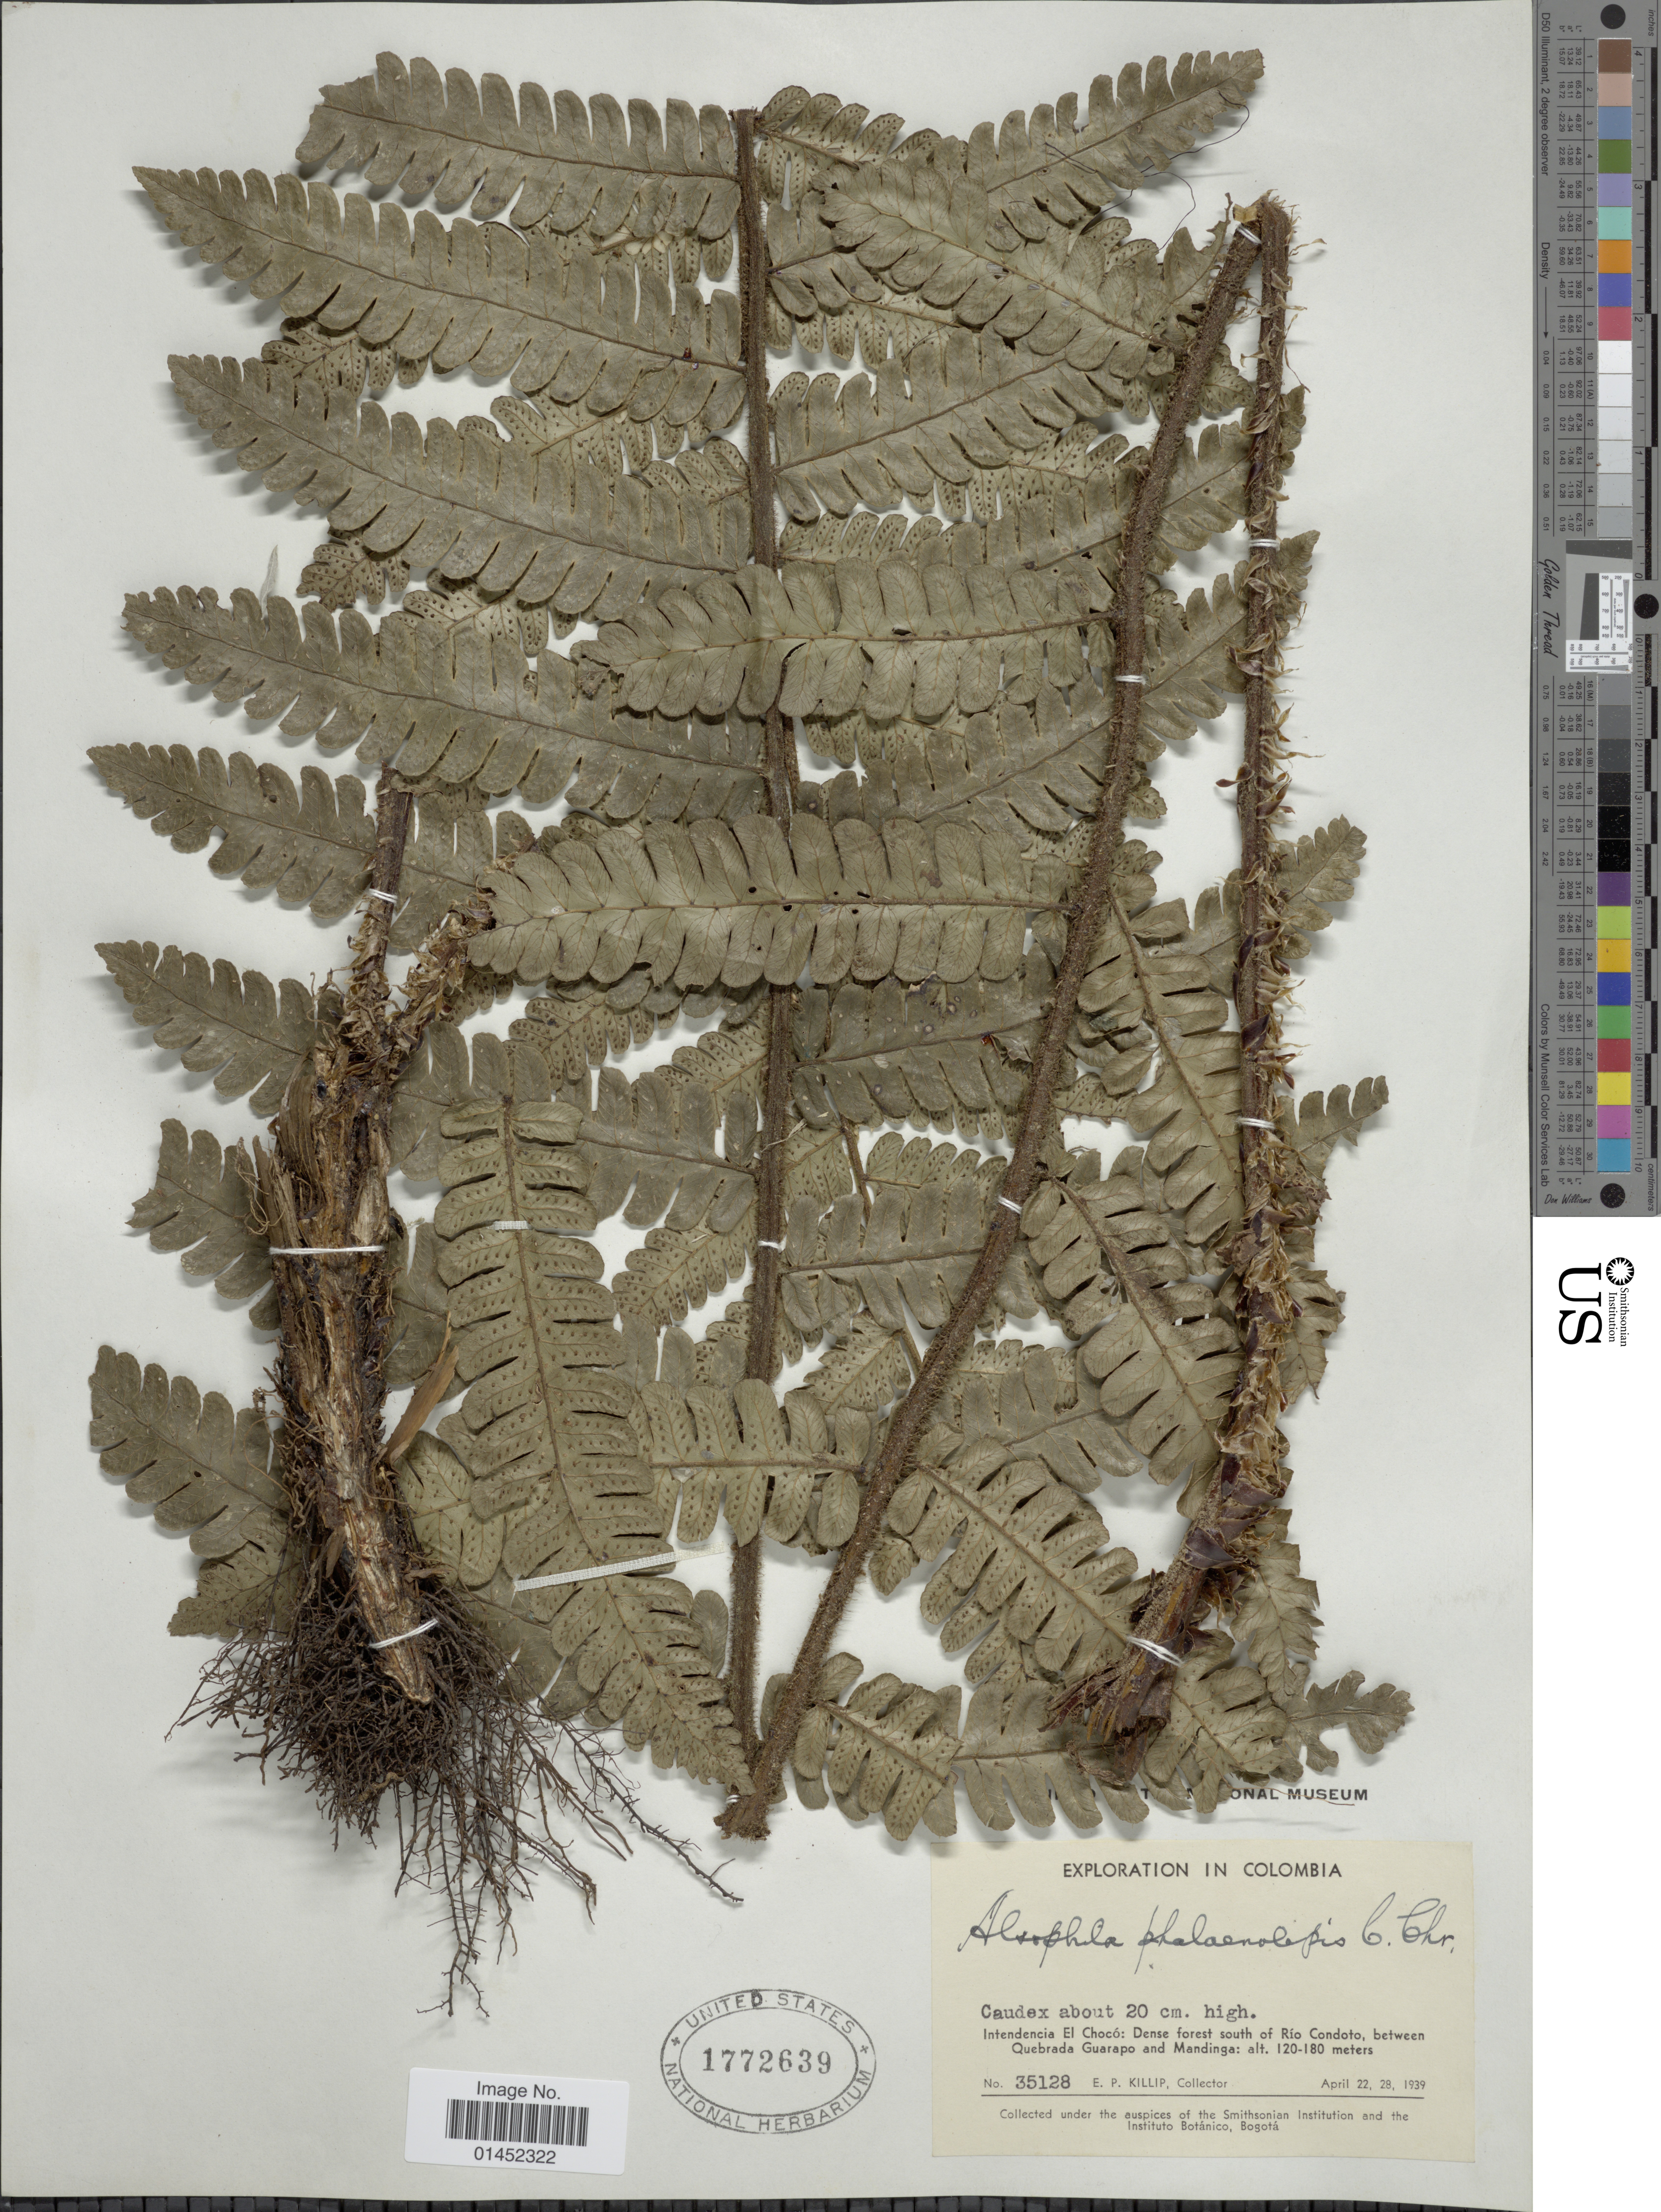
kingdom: Plantae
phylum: Tracheophyta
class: Polypodiopsida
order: Cyatheales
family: Cyatheaceae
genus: Cyathea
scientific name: Cyathea phalaenolepis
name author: (C. Chr.) Domin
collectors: E. P. Killip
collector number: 35128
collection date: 1939-04-22/1939-04-28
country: Colombia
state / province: Chocó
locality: Intendencia El Chocó: Dense forest south of Río Condoto, between Quebrada Guarapo and Mandinga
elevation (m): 120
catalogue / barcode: US 1772639